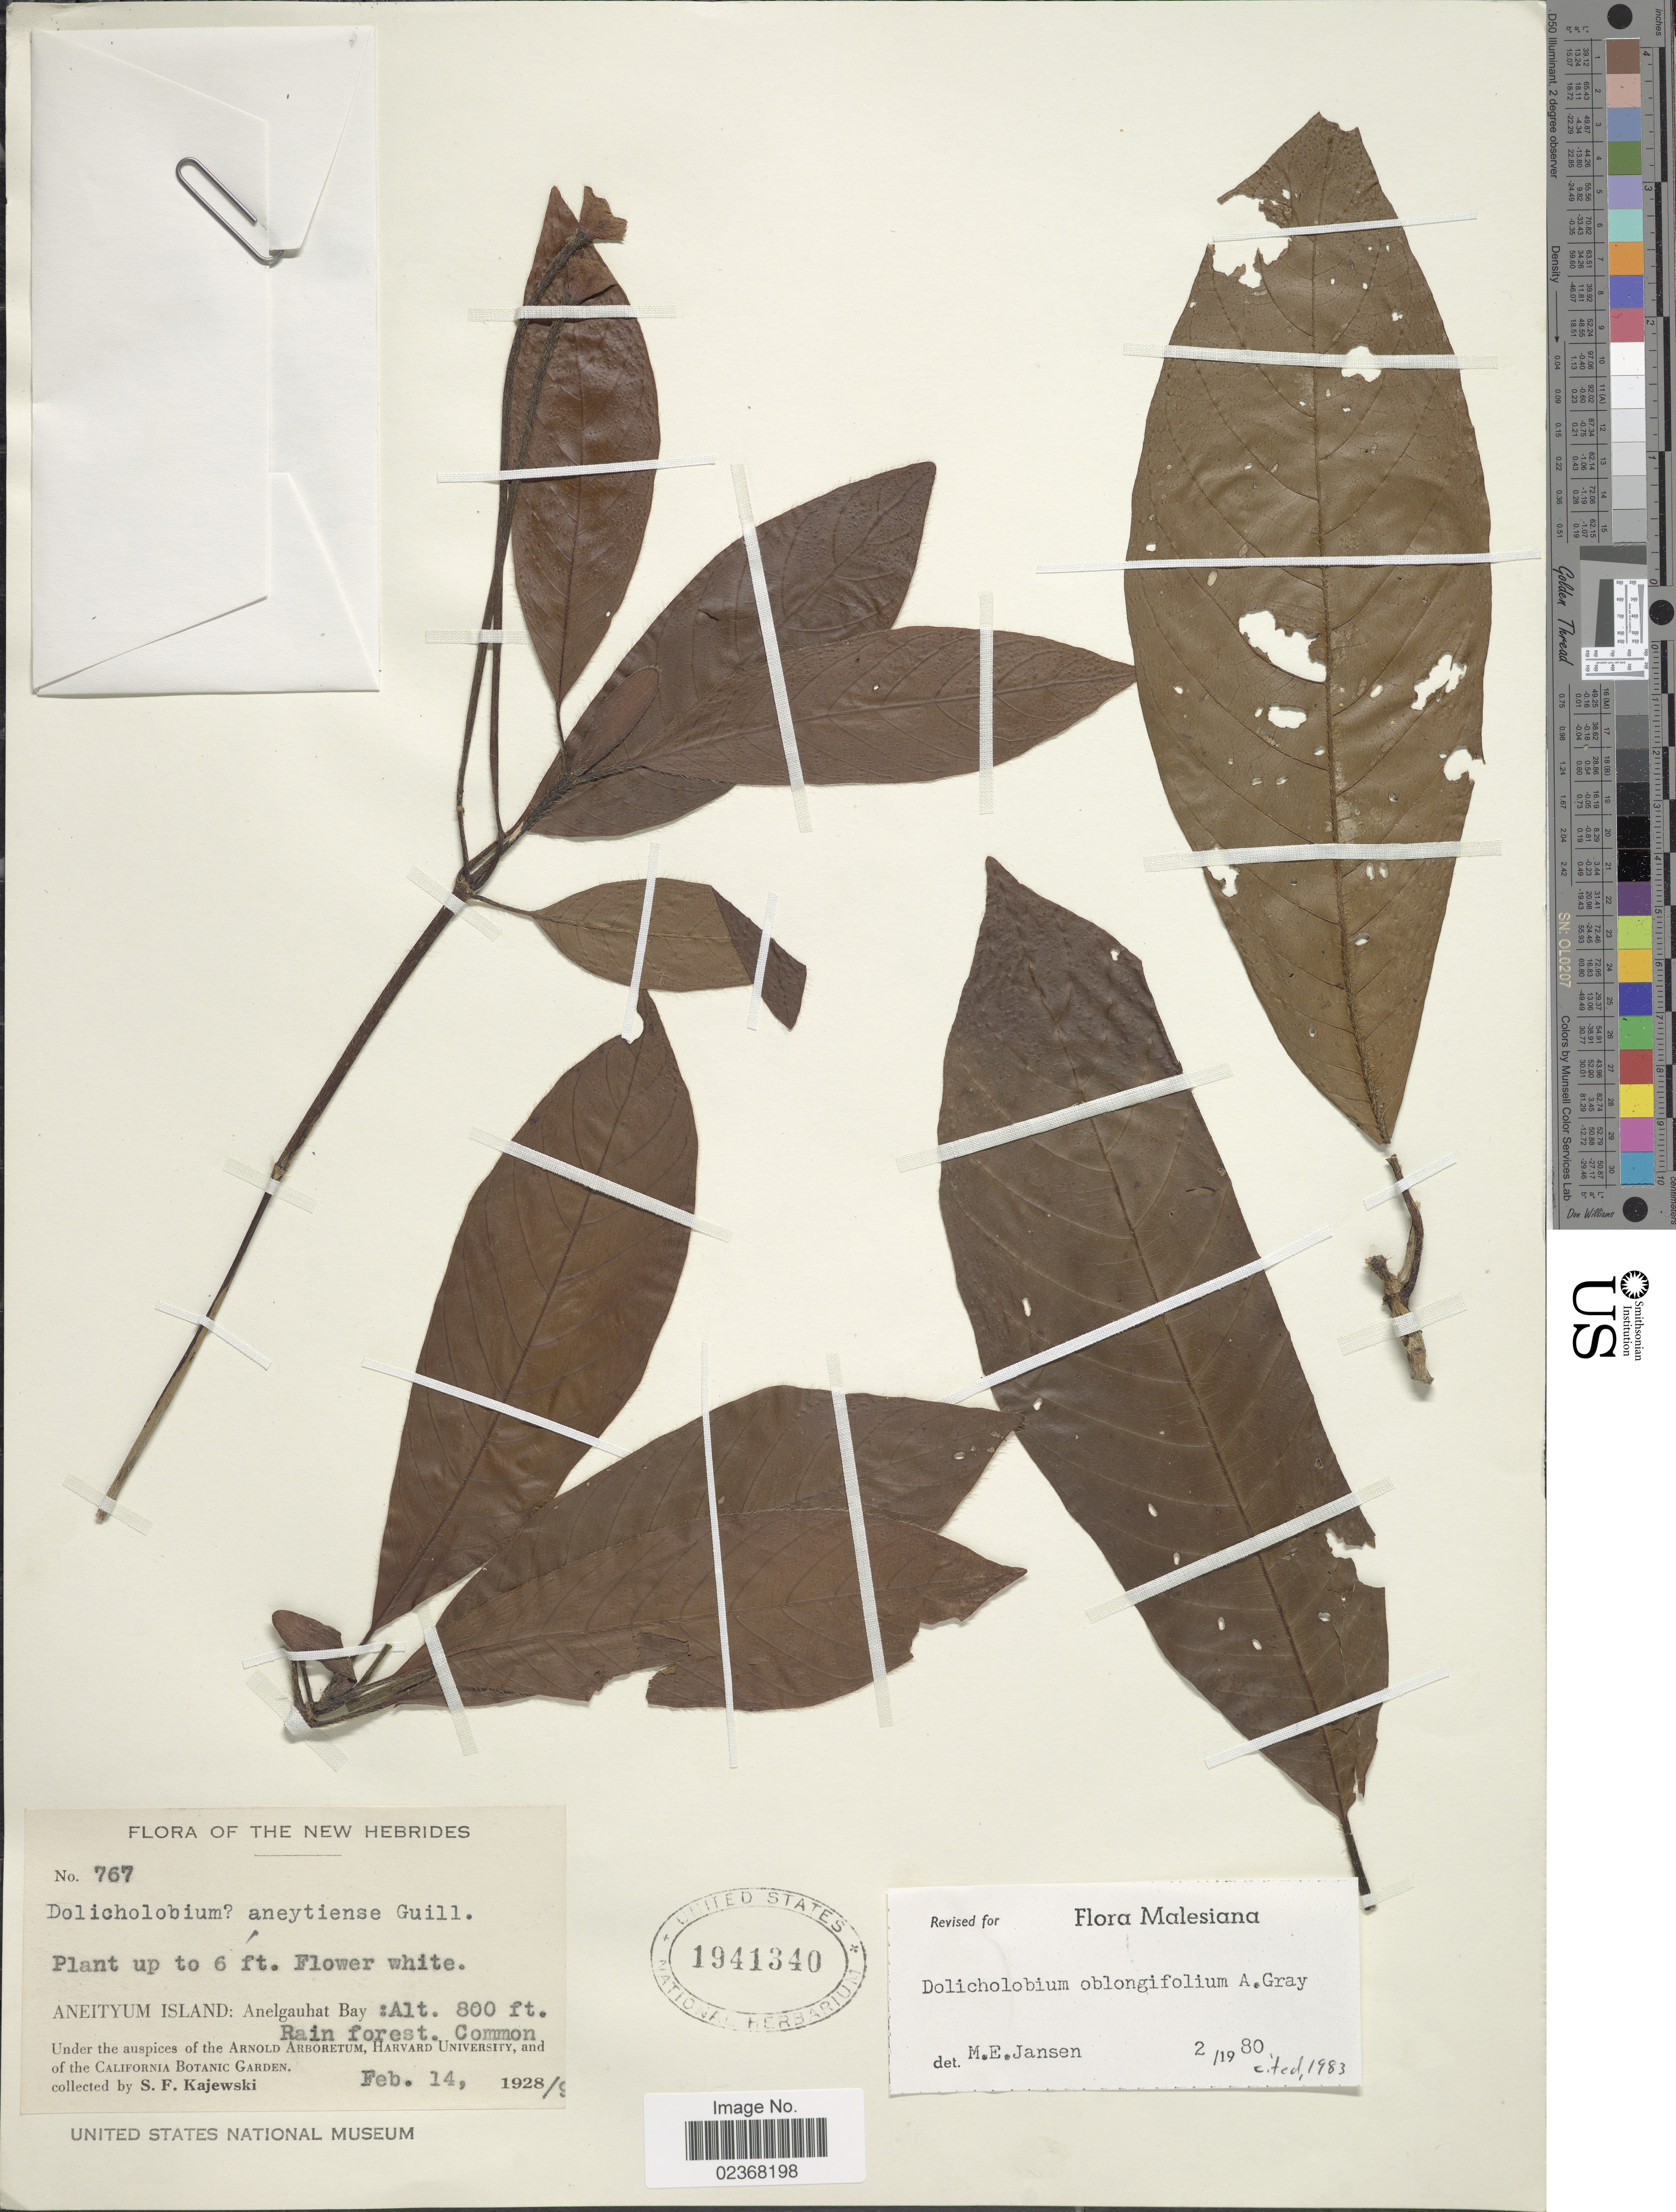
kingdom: Plantae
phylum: Tracheophyta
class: Magnoliopsida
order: Gentianales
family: Rubiaceae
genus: Dolicholobium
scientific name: Dolicholobium oblongifolium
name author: A. Gray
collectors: S. Kajewski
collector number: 767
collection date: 1928-02-14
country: Vanuatu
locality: The New Hebrides, Aneityum Island: Anelgauhat Bay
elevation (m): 244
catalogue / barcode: US 1941340